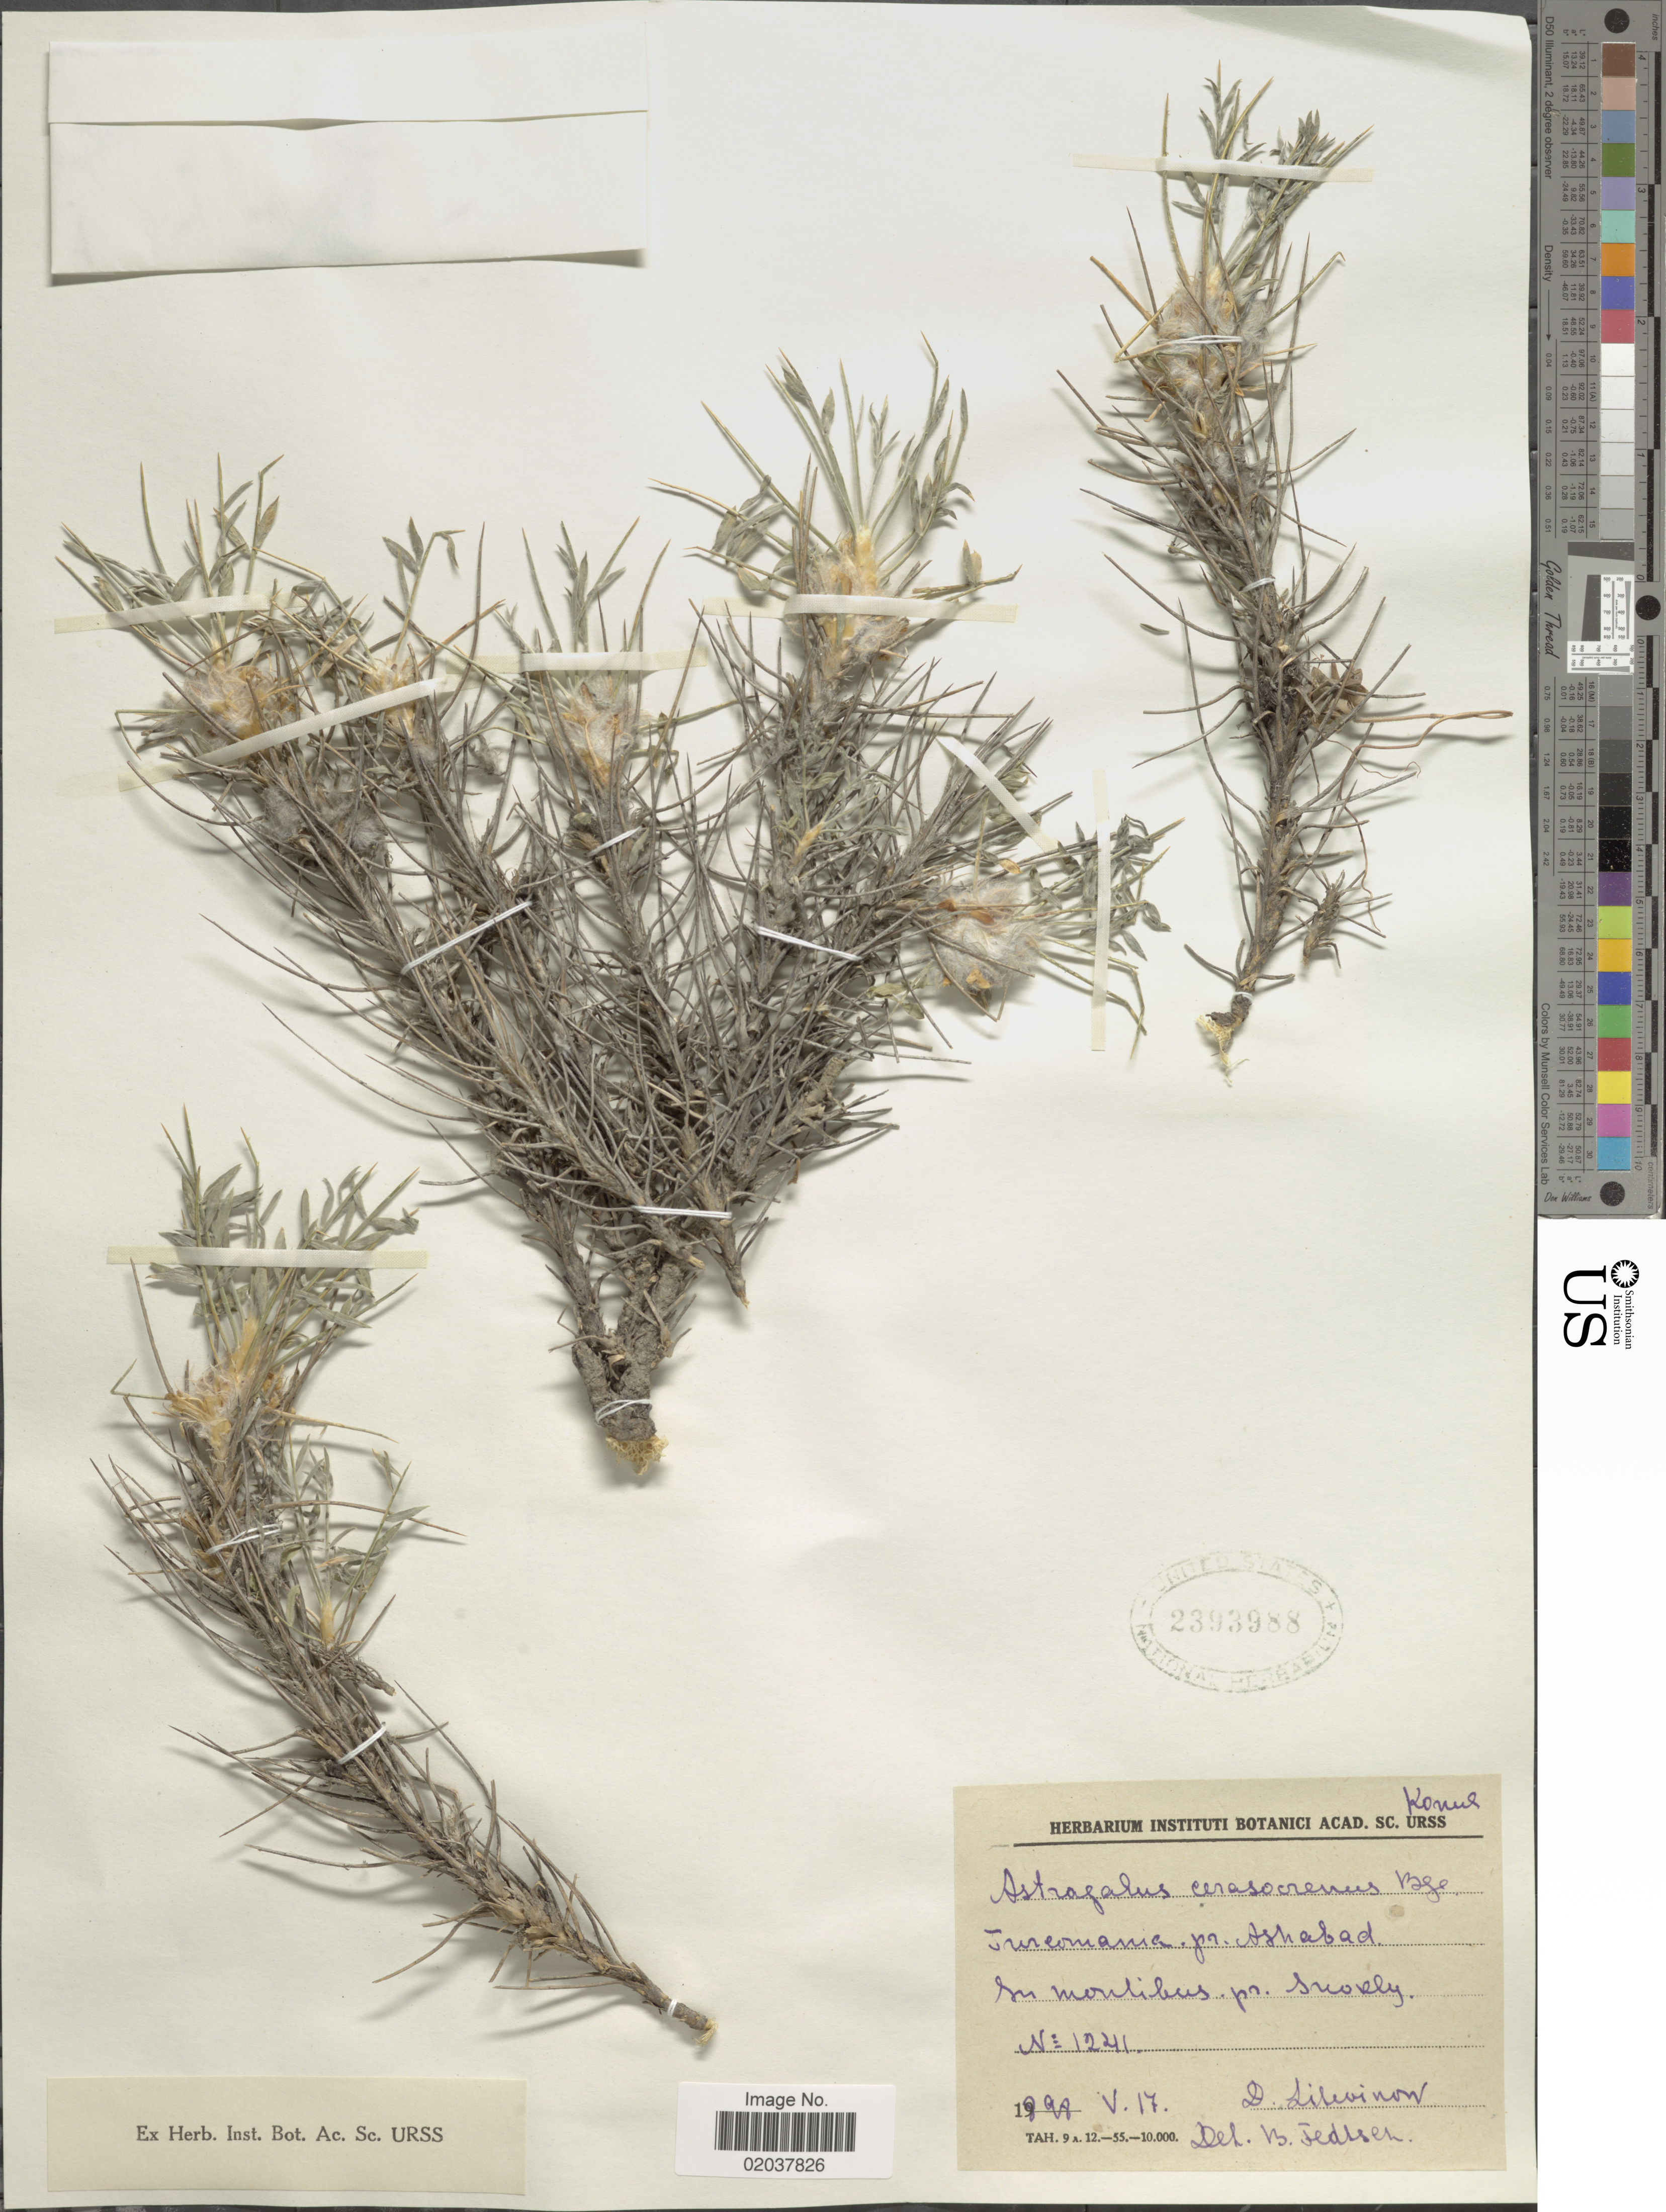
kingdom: Plantae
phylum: Tracheophyta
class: Magnoliopsida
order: Fabales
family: Fabaceae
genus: Astragalus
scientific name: Astragalus cerasocrenus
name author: Bunge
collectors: D. Litwinow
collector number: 1241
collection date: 1998-05-17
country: Turkmenistan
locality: pr. Ashabad, in montibus pr. Snokly [interpreted]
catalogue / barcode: US 2393988